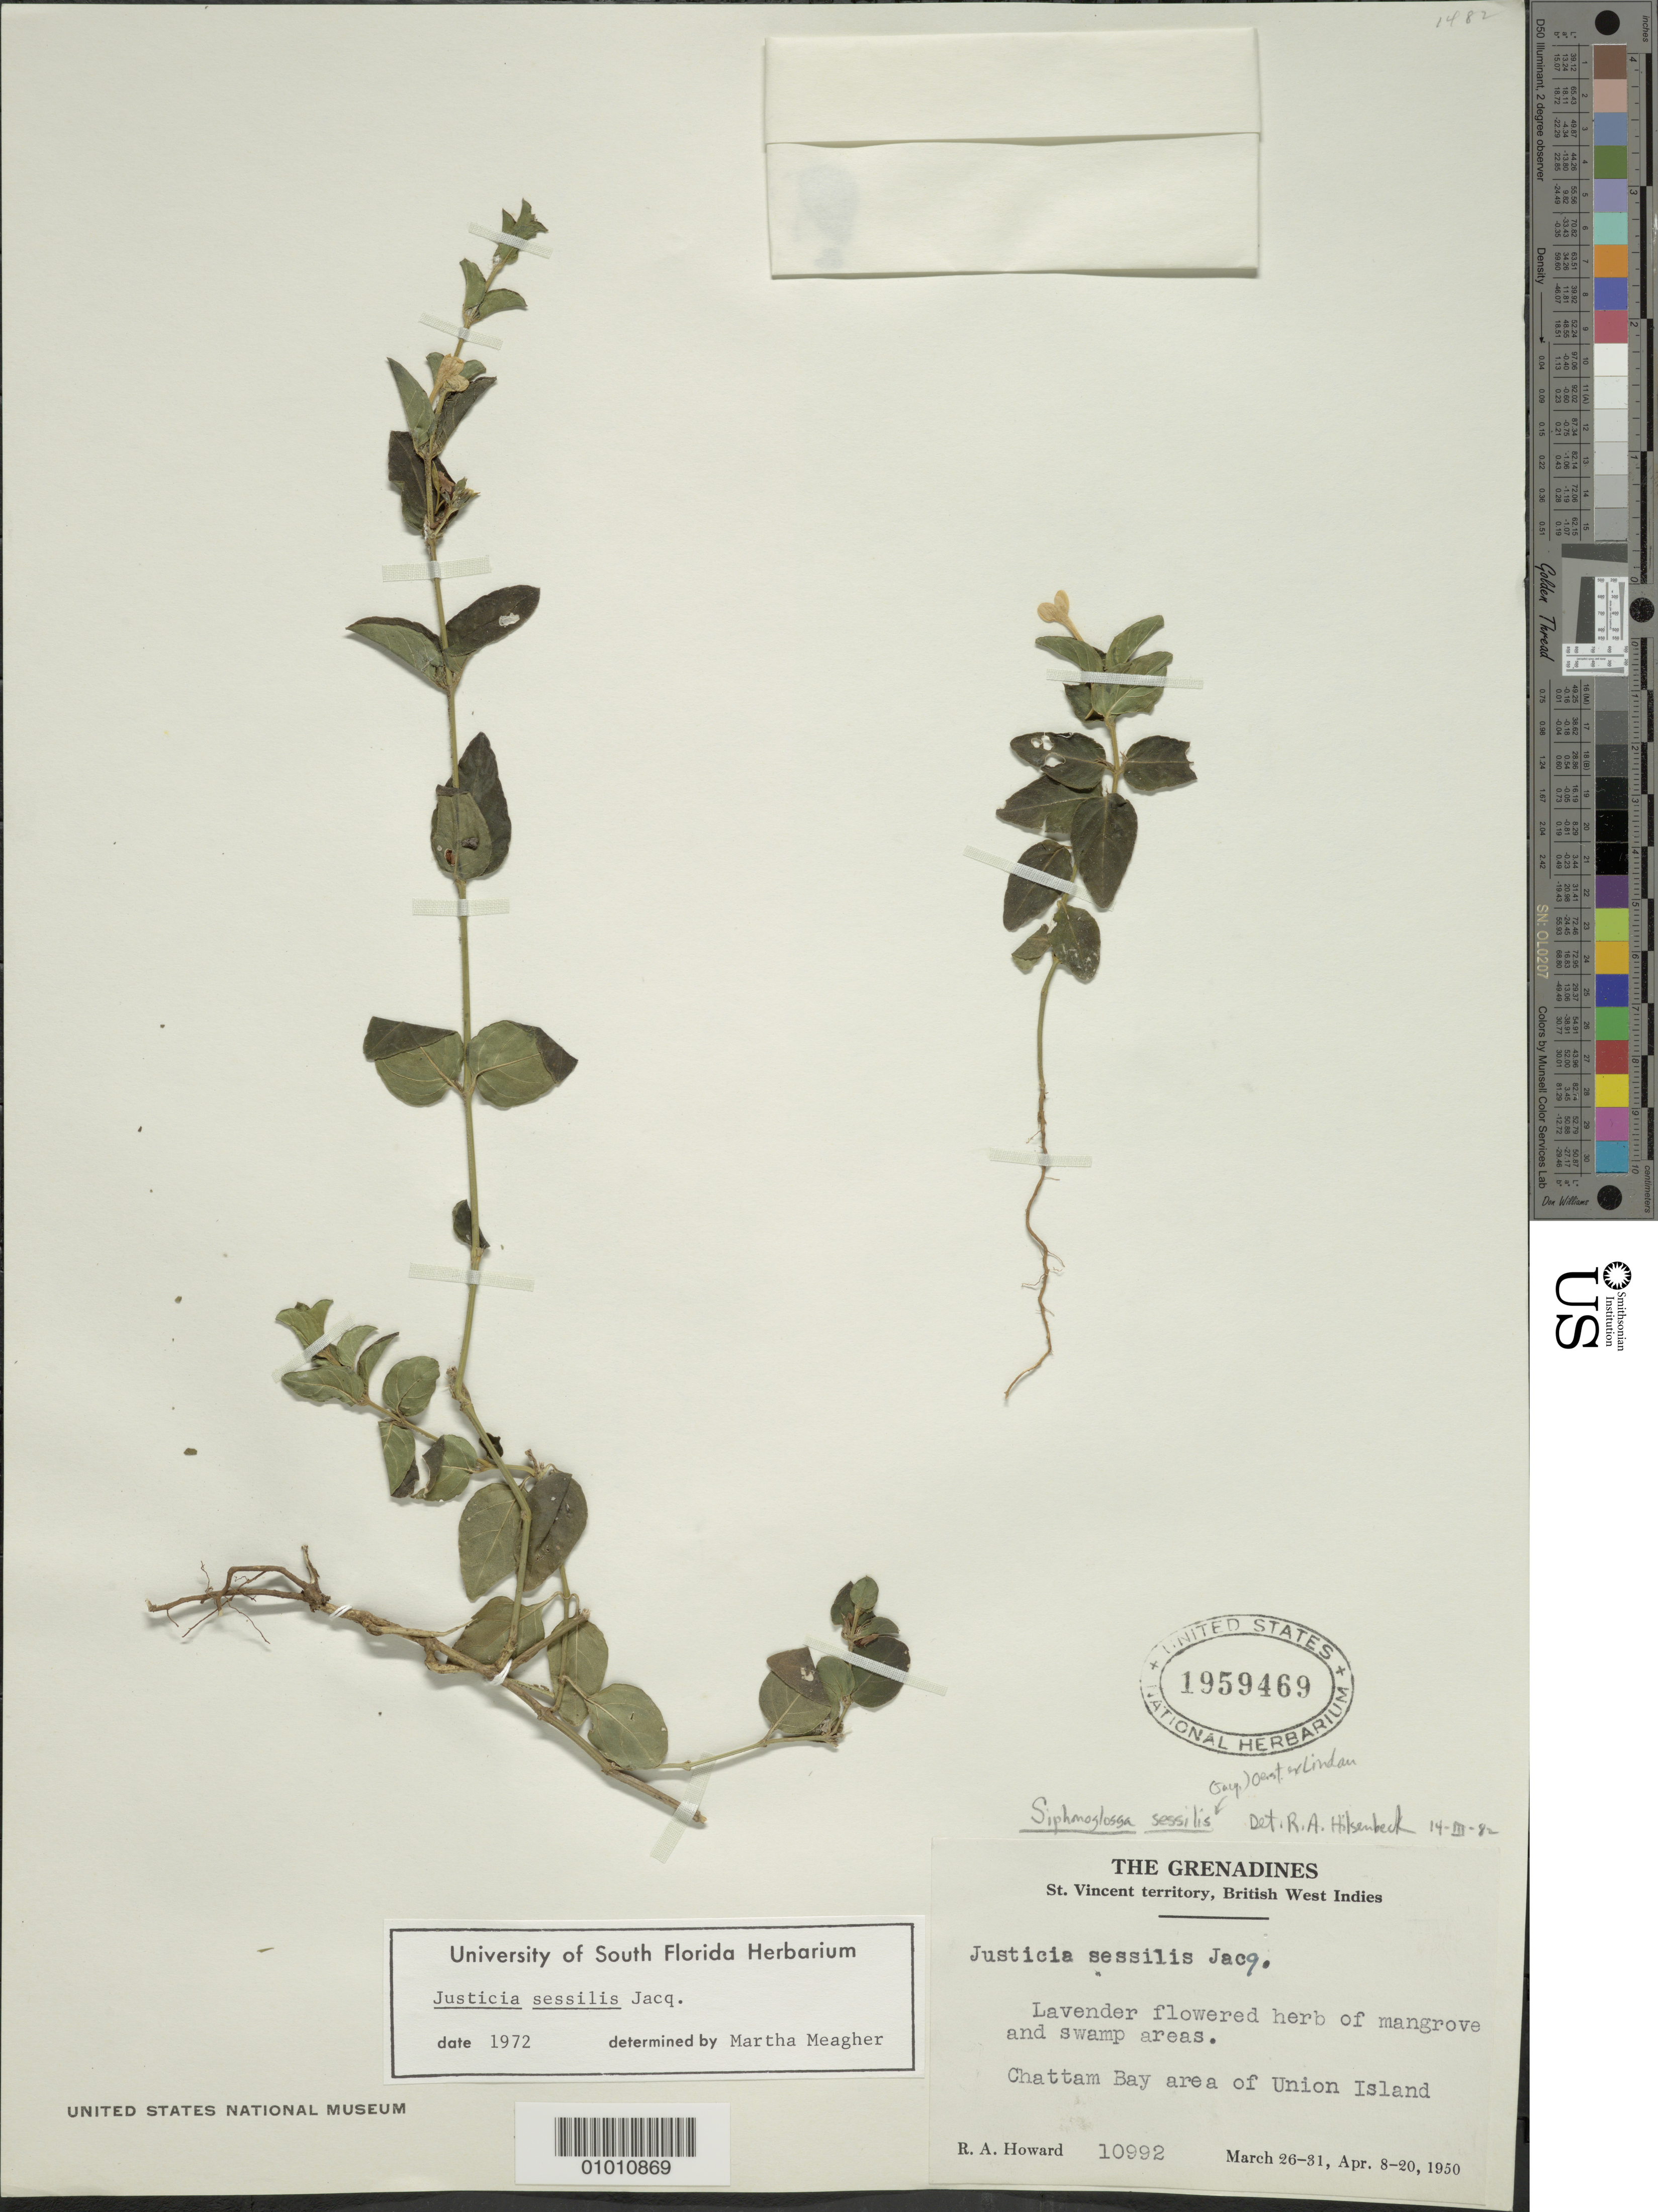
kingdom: Plantae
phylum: Tracheophyta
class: Magnoliopsida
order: Lamiales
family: Acanthaceae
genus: Siphonoglossa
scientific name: Siphonoglossa sessilis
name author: (Jacq.) D.N. Gibson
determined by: Hilsenbeck, R. A.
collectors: R. A. Howard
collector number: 10992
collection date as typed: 26 Mar 1950 to 20 Apr 1950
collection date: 1950-03-26/1950-04-20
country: St. Vincent - Grenadines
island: Union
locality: St. Vincent territory, Chattam Bay area of Union Island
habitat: Mangrove and swamp areas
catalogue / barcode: US 1959469